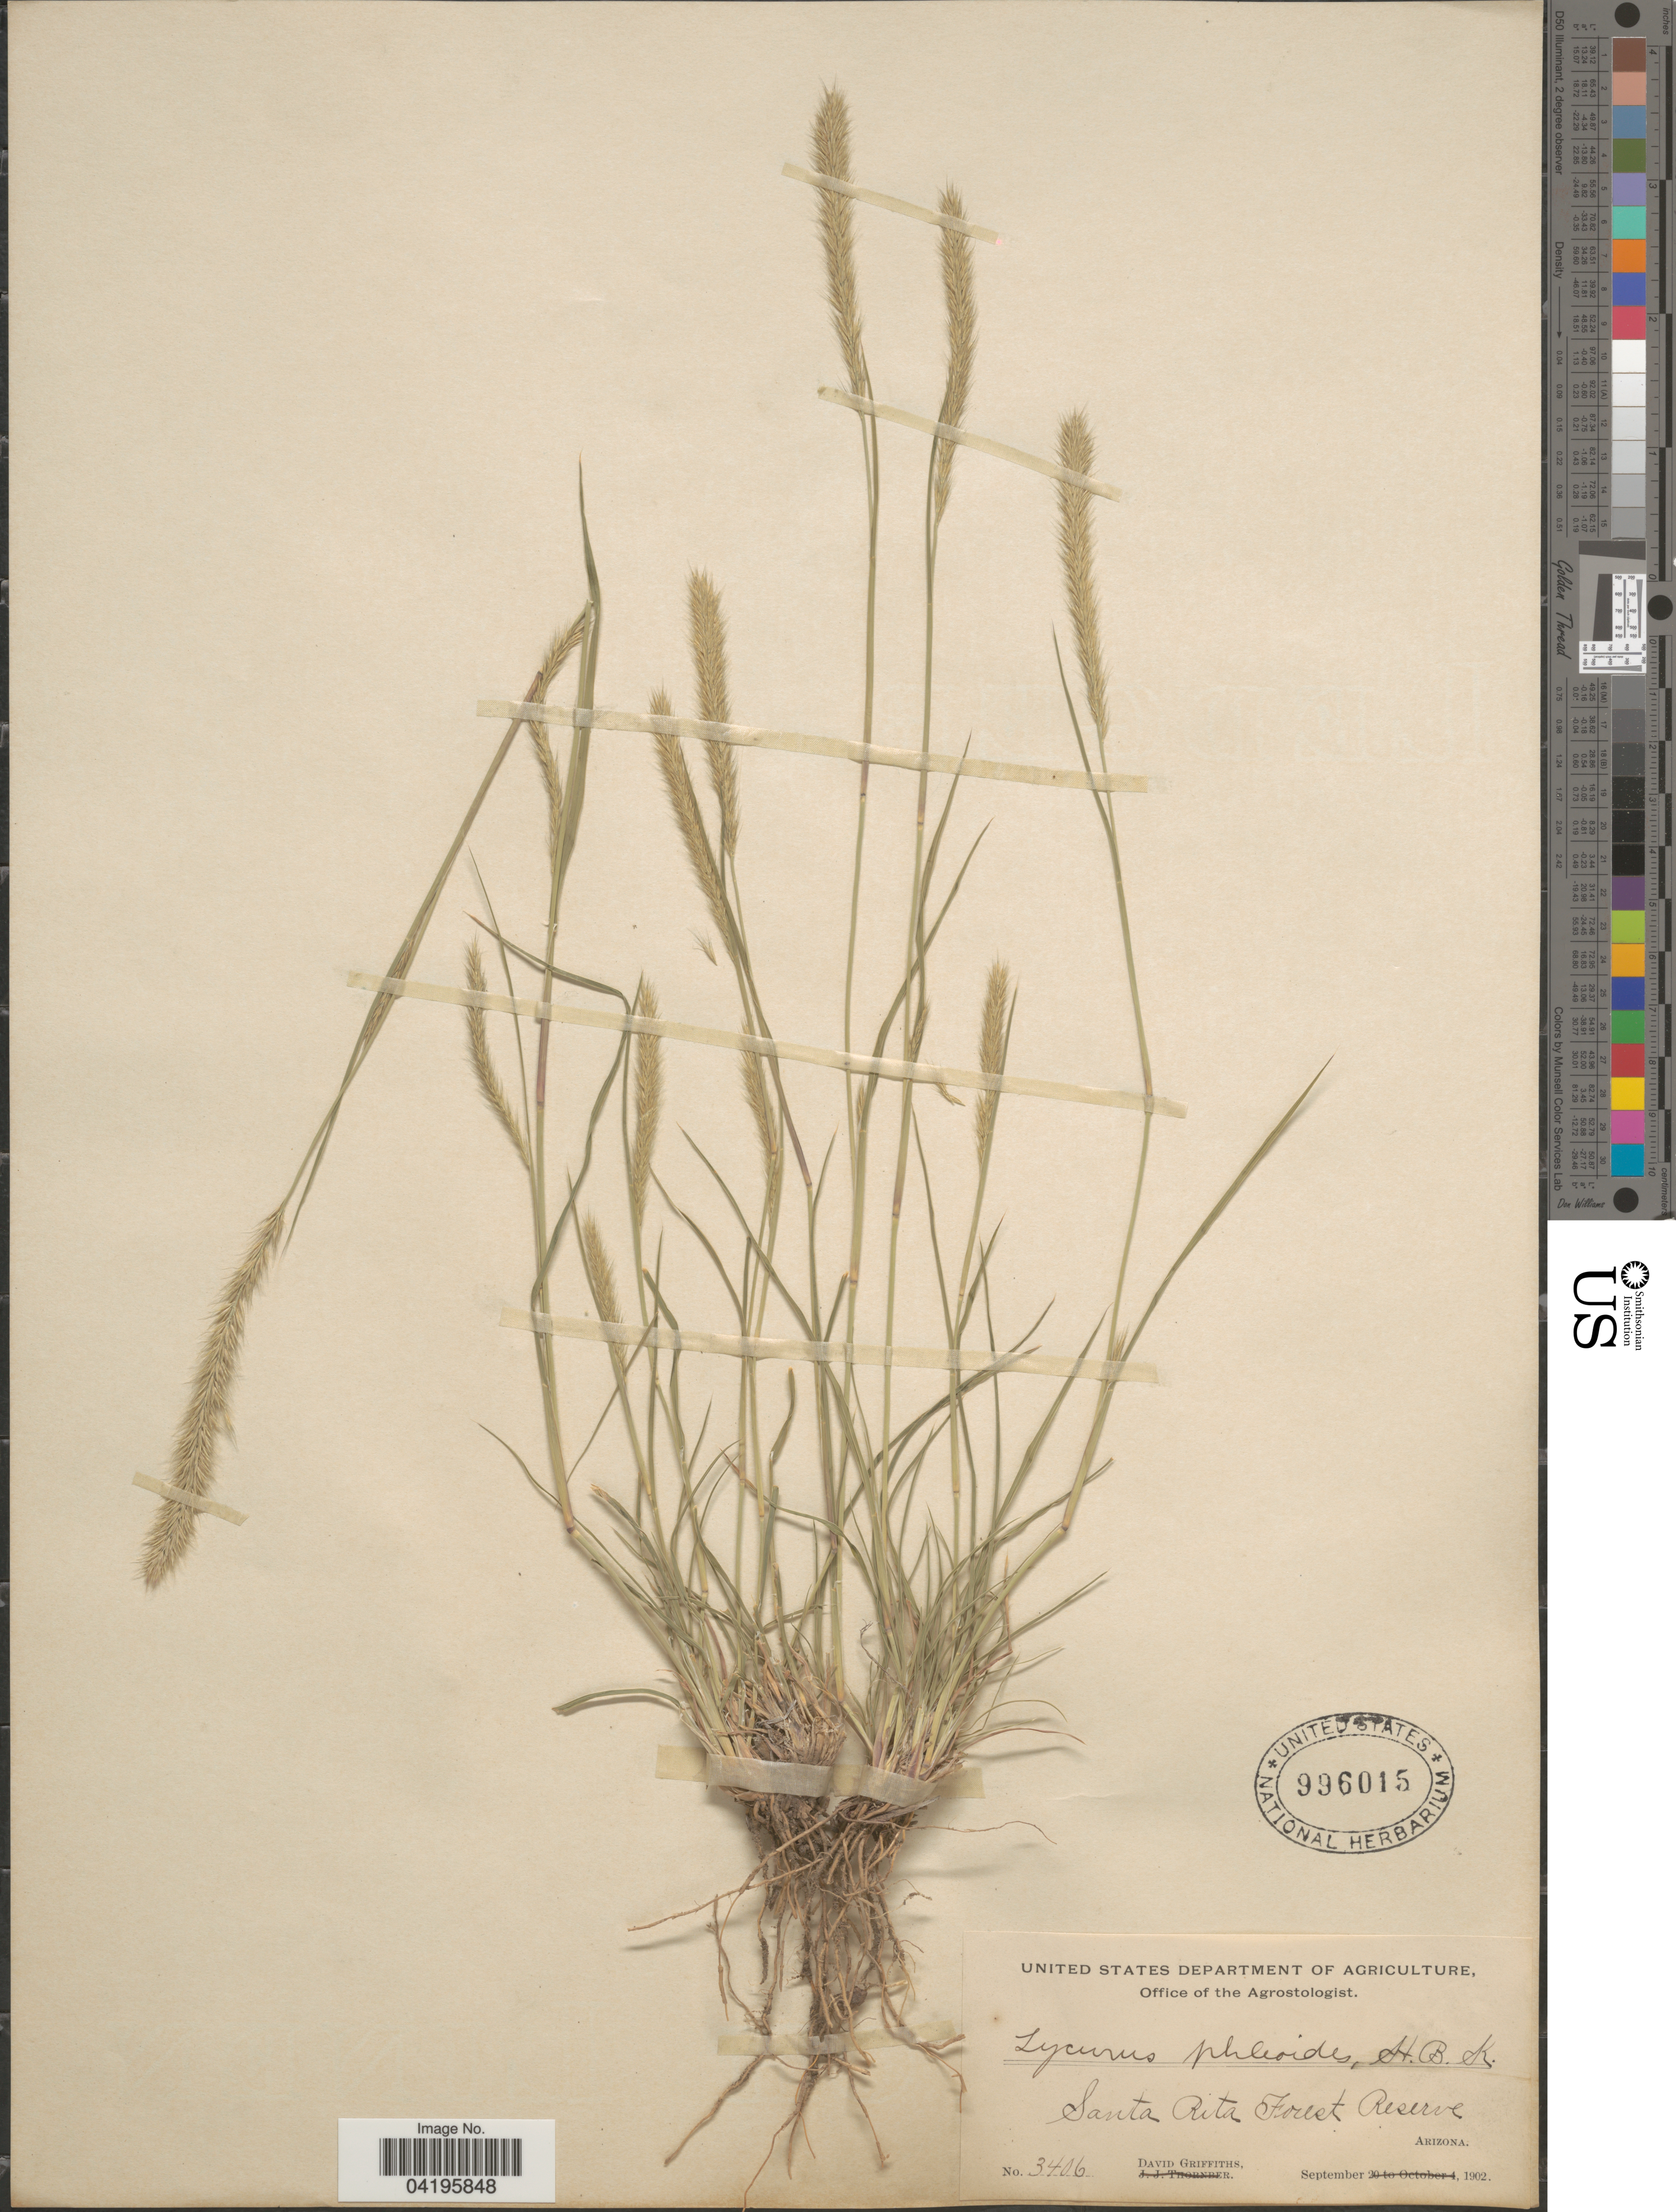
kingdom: Plantae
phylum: Tracheophyta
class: Liliopsida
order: Poales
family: Poaceae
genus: Muhlenbergia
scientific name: Muhlenbergia phleoides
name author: (Kunth) Columbus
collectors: D. Griffiths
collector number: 3406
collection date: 1902-09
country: United States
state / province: Arizona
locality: Santa Rita Forest Reserve.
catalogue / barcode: US 996015